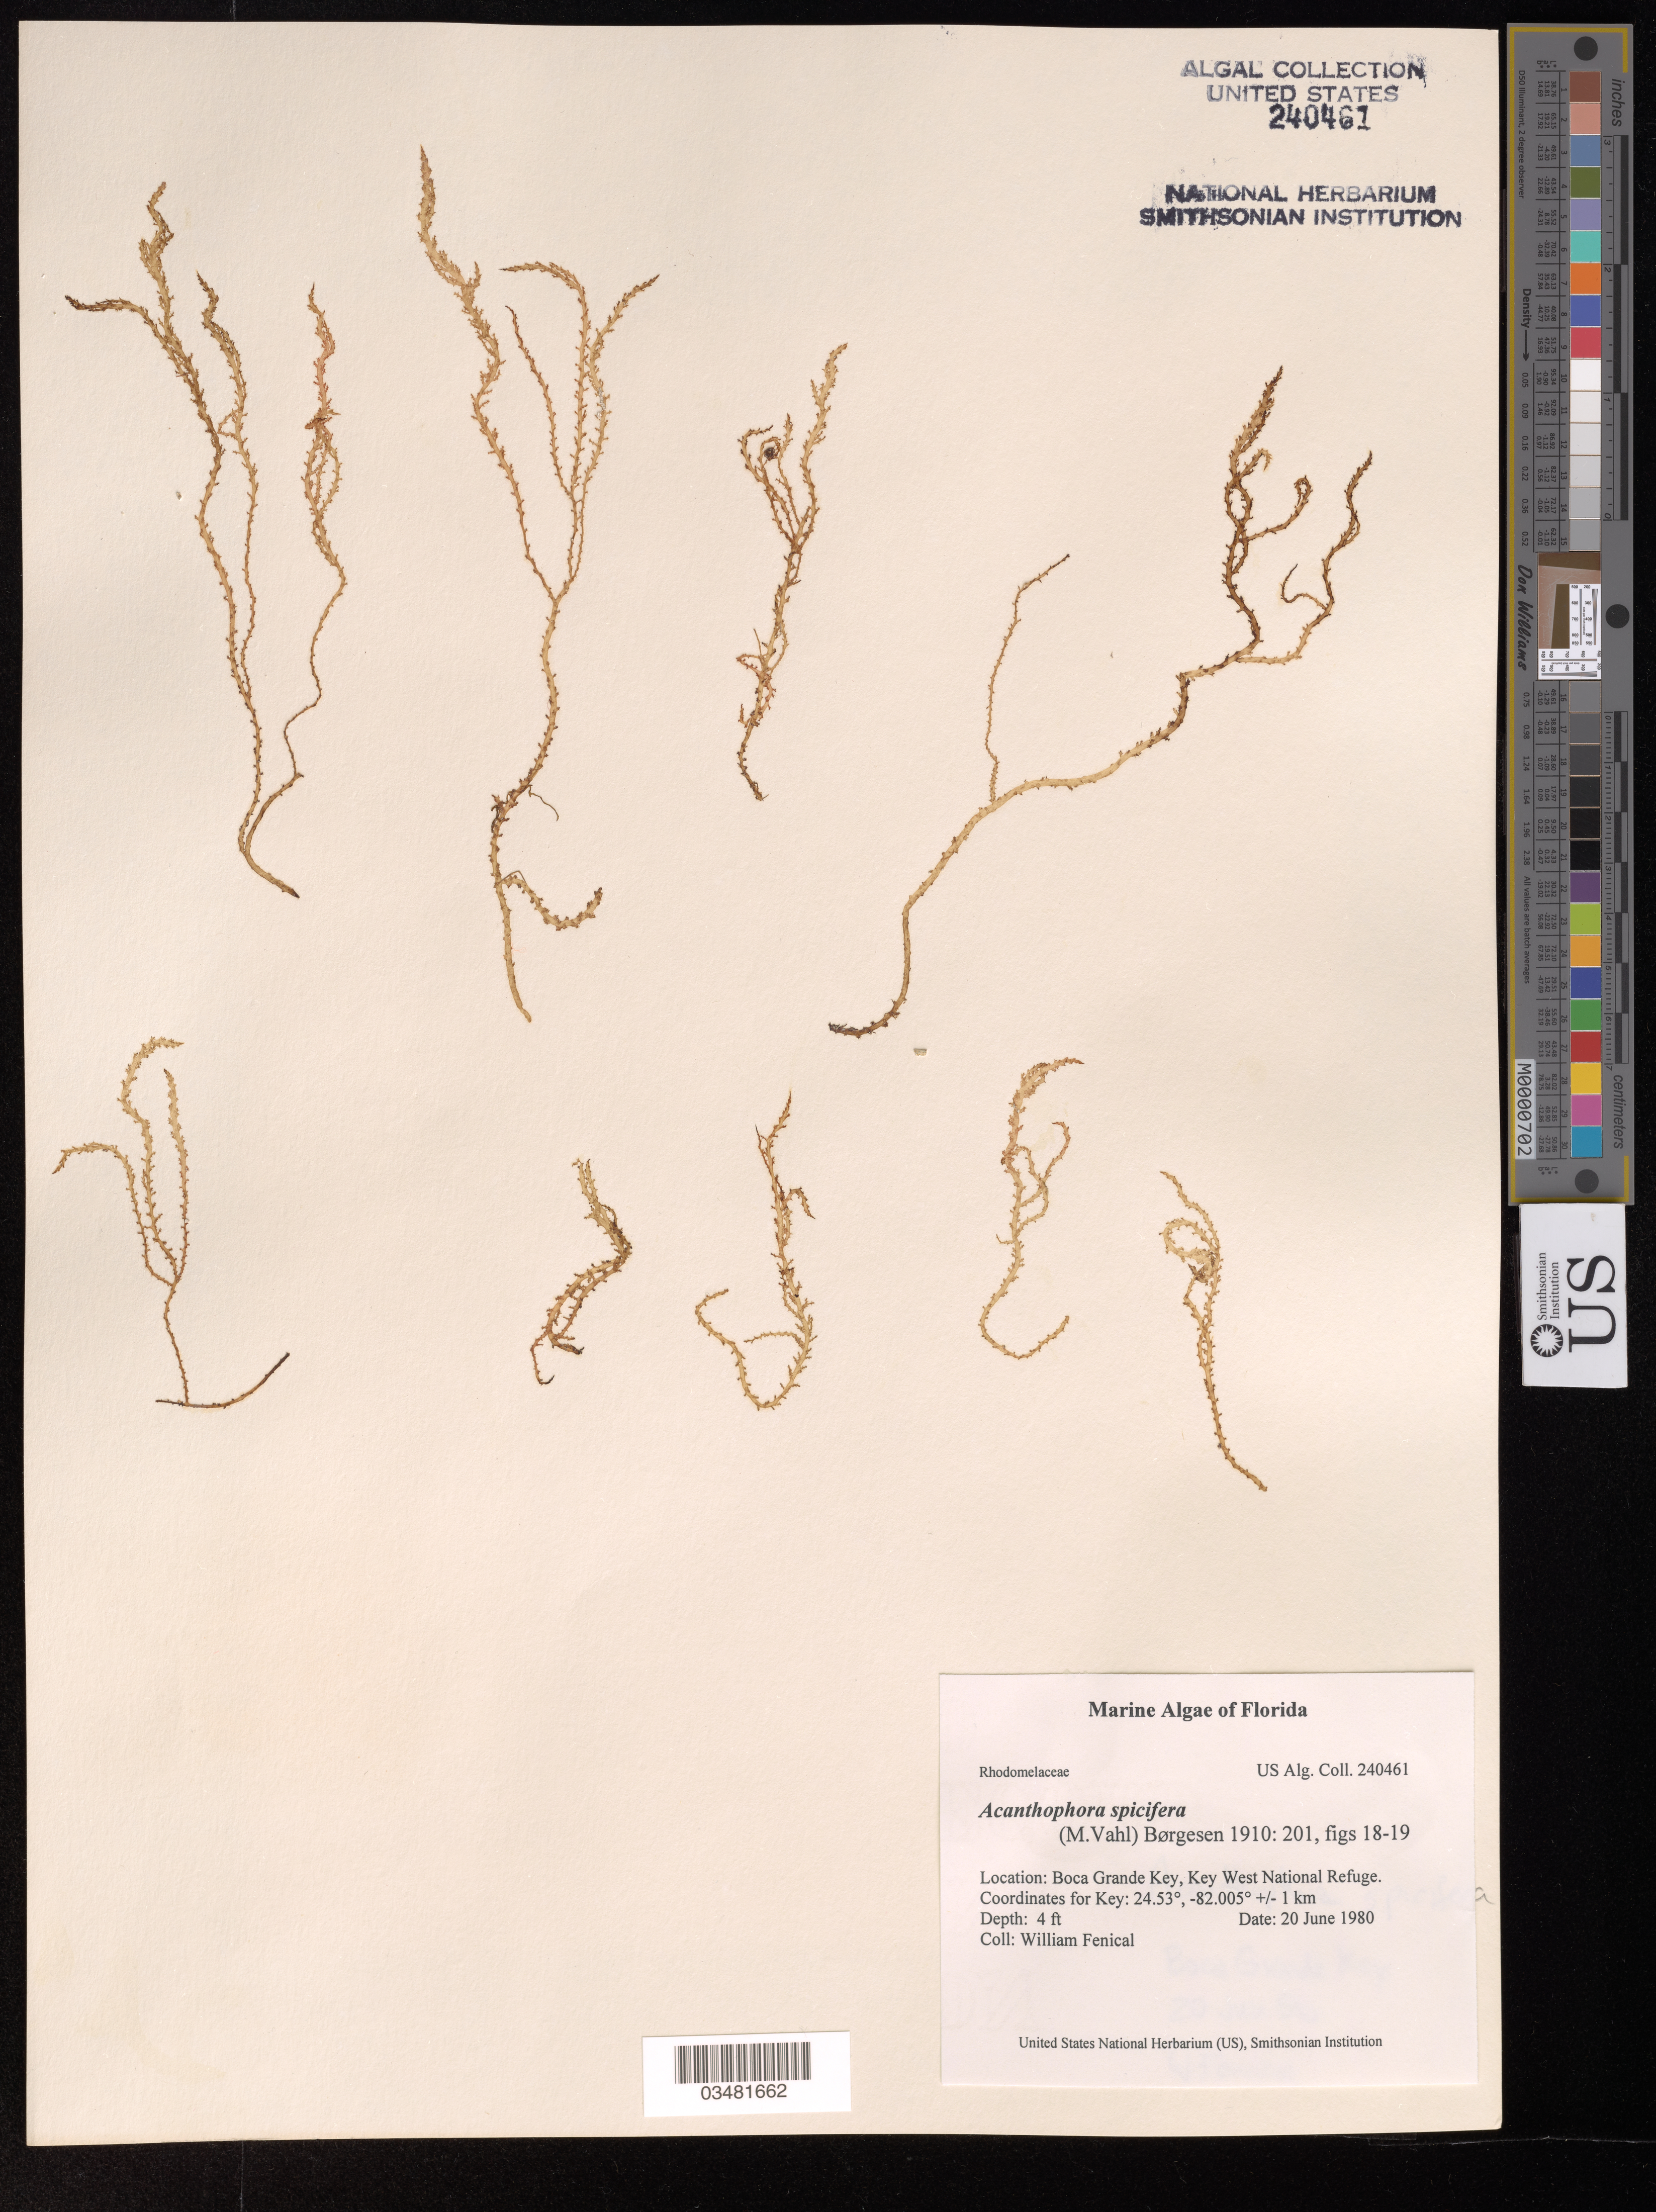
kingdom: Plantae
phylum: Rhodophyta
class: Florideophyceae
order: Ceramiales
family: Rhodomelaceae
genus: Acanthophora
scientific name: Acanthophora spicifera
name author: (Vahl) Børgesen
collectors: W. Fenical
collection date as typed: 20 Jun 1980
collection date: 1980-06-20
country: United States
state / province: Florida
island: Florida Keys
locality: Boca Grande Key, Key West National Refuge.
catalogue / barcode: US 240461